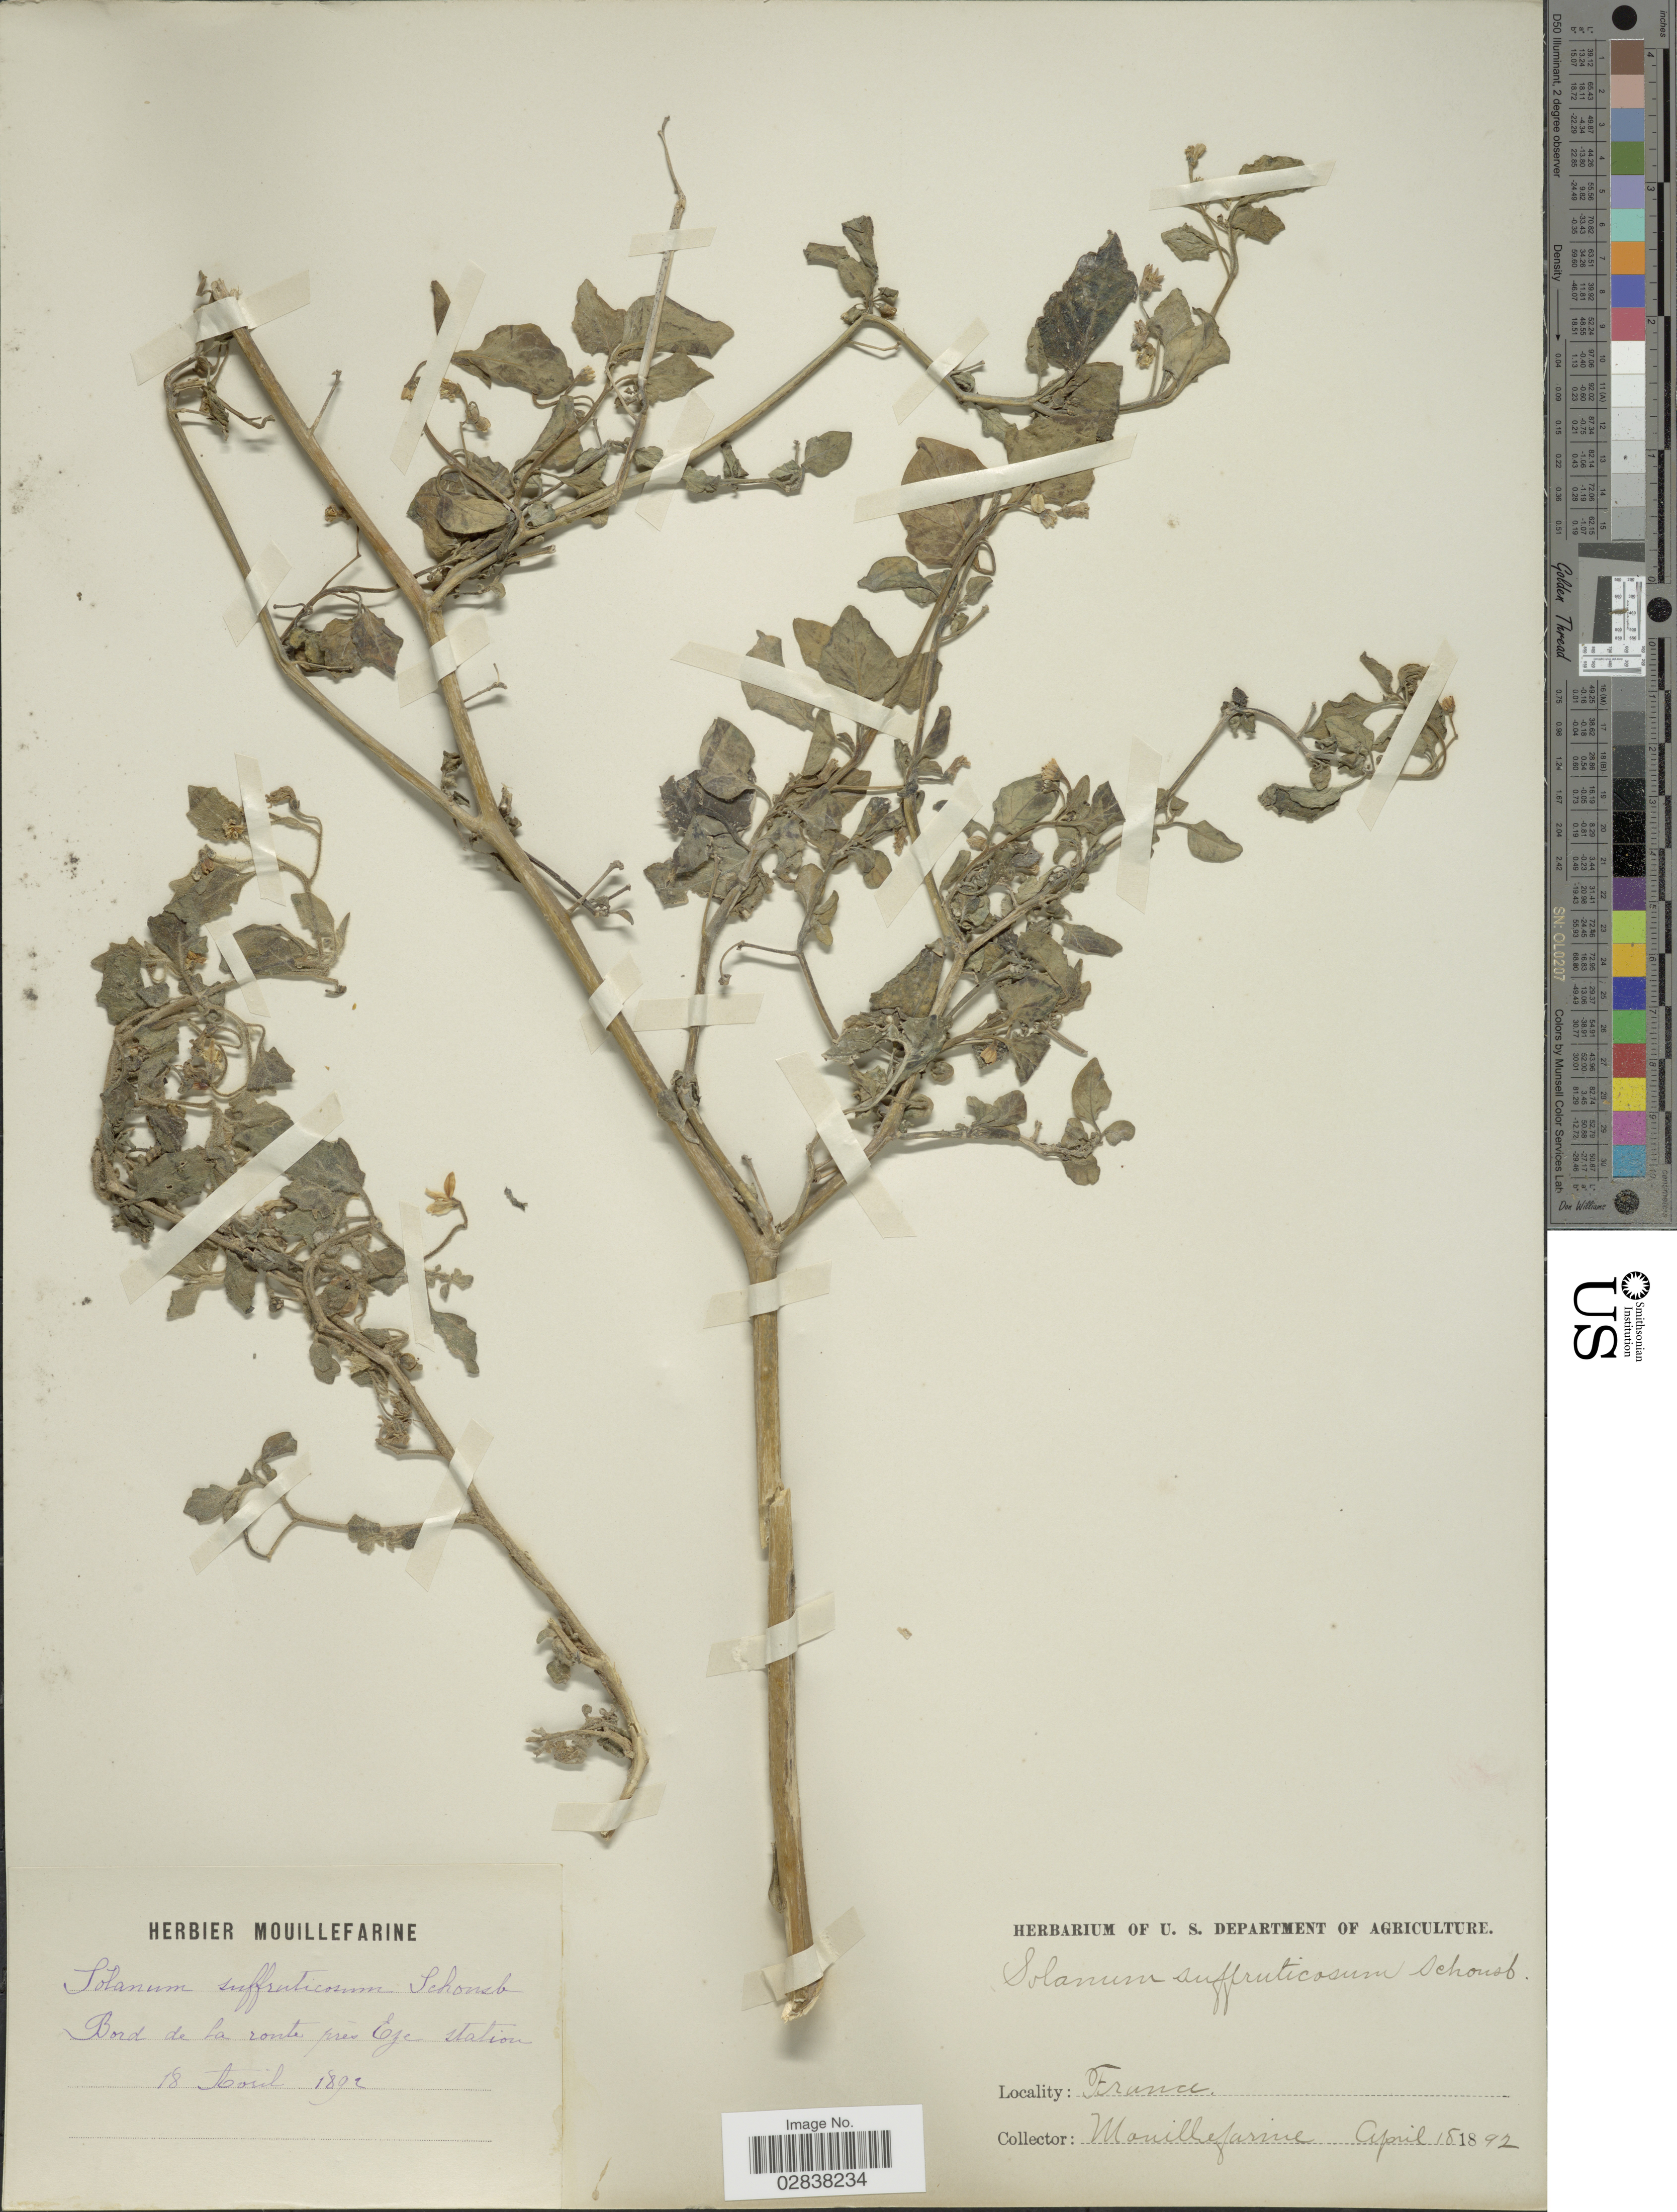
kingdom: Plantae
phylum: Tracheophyta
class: Magnoliopsida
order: Solanales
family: Solanaceae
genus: Solanum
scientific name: Solanum suffruticosum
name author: Schousb.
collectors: A. Mouillefarine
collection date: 1892-04-18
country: France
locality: Bord de la route prés Eje station.